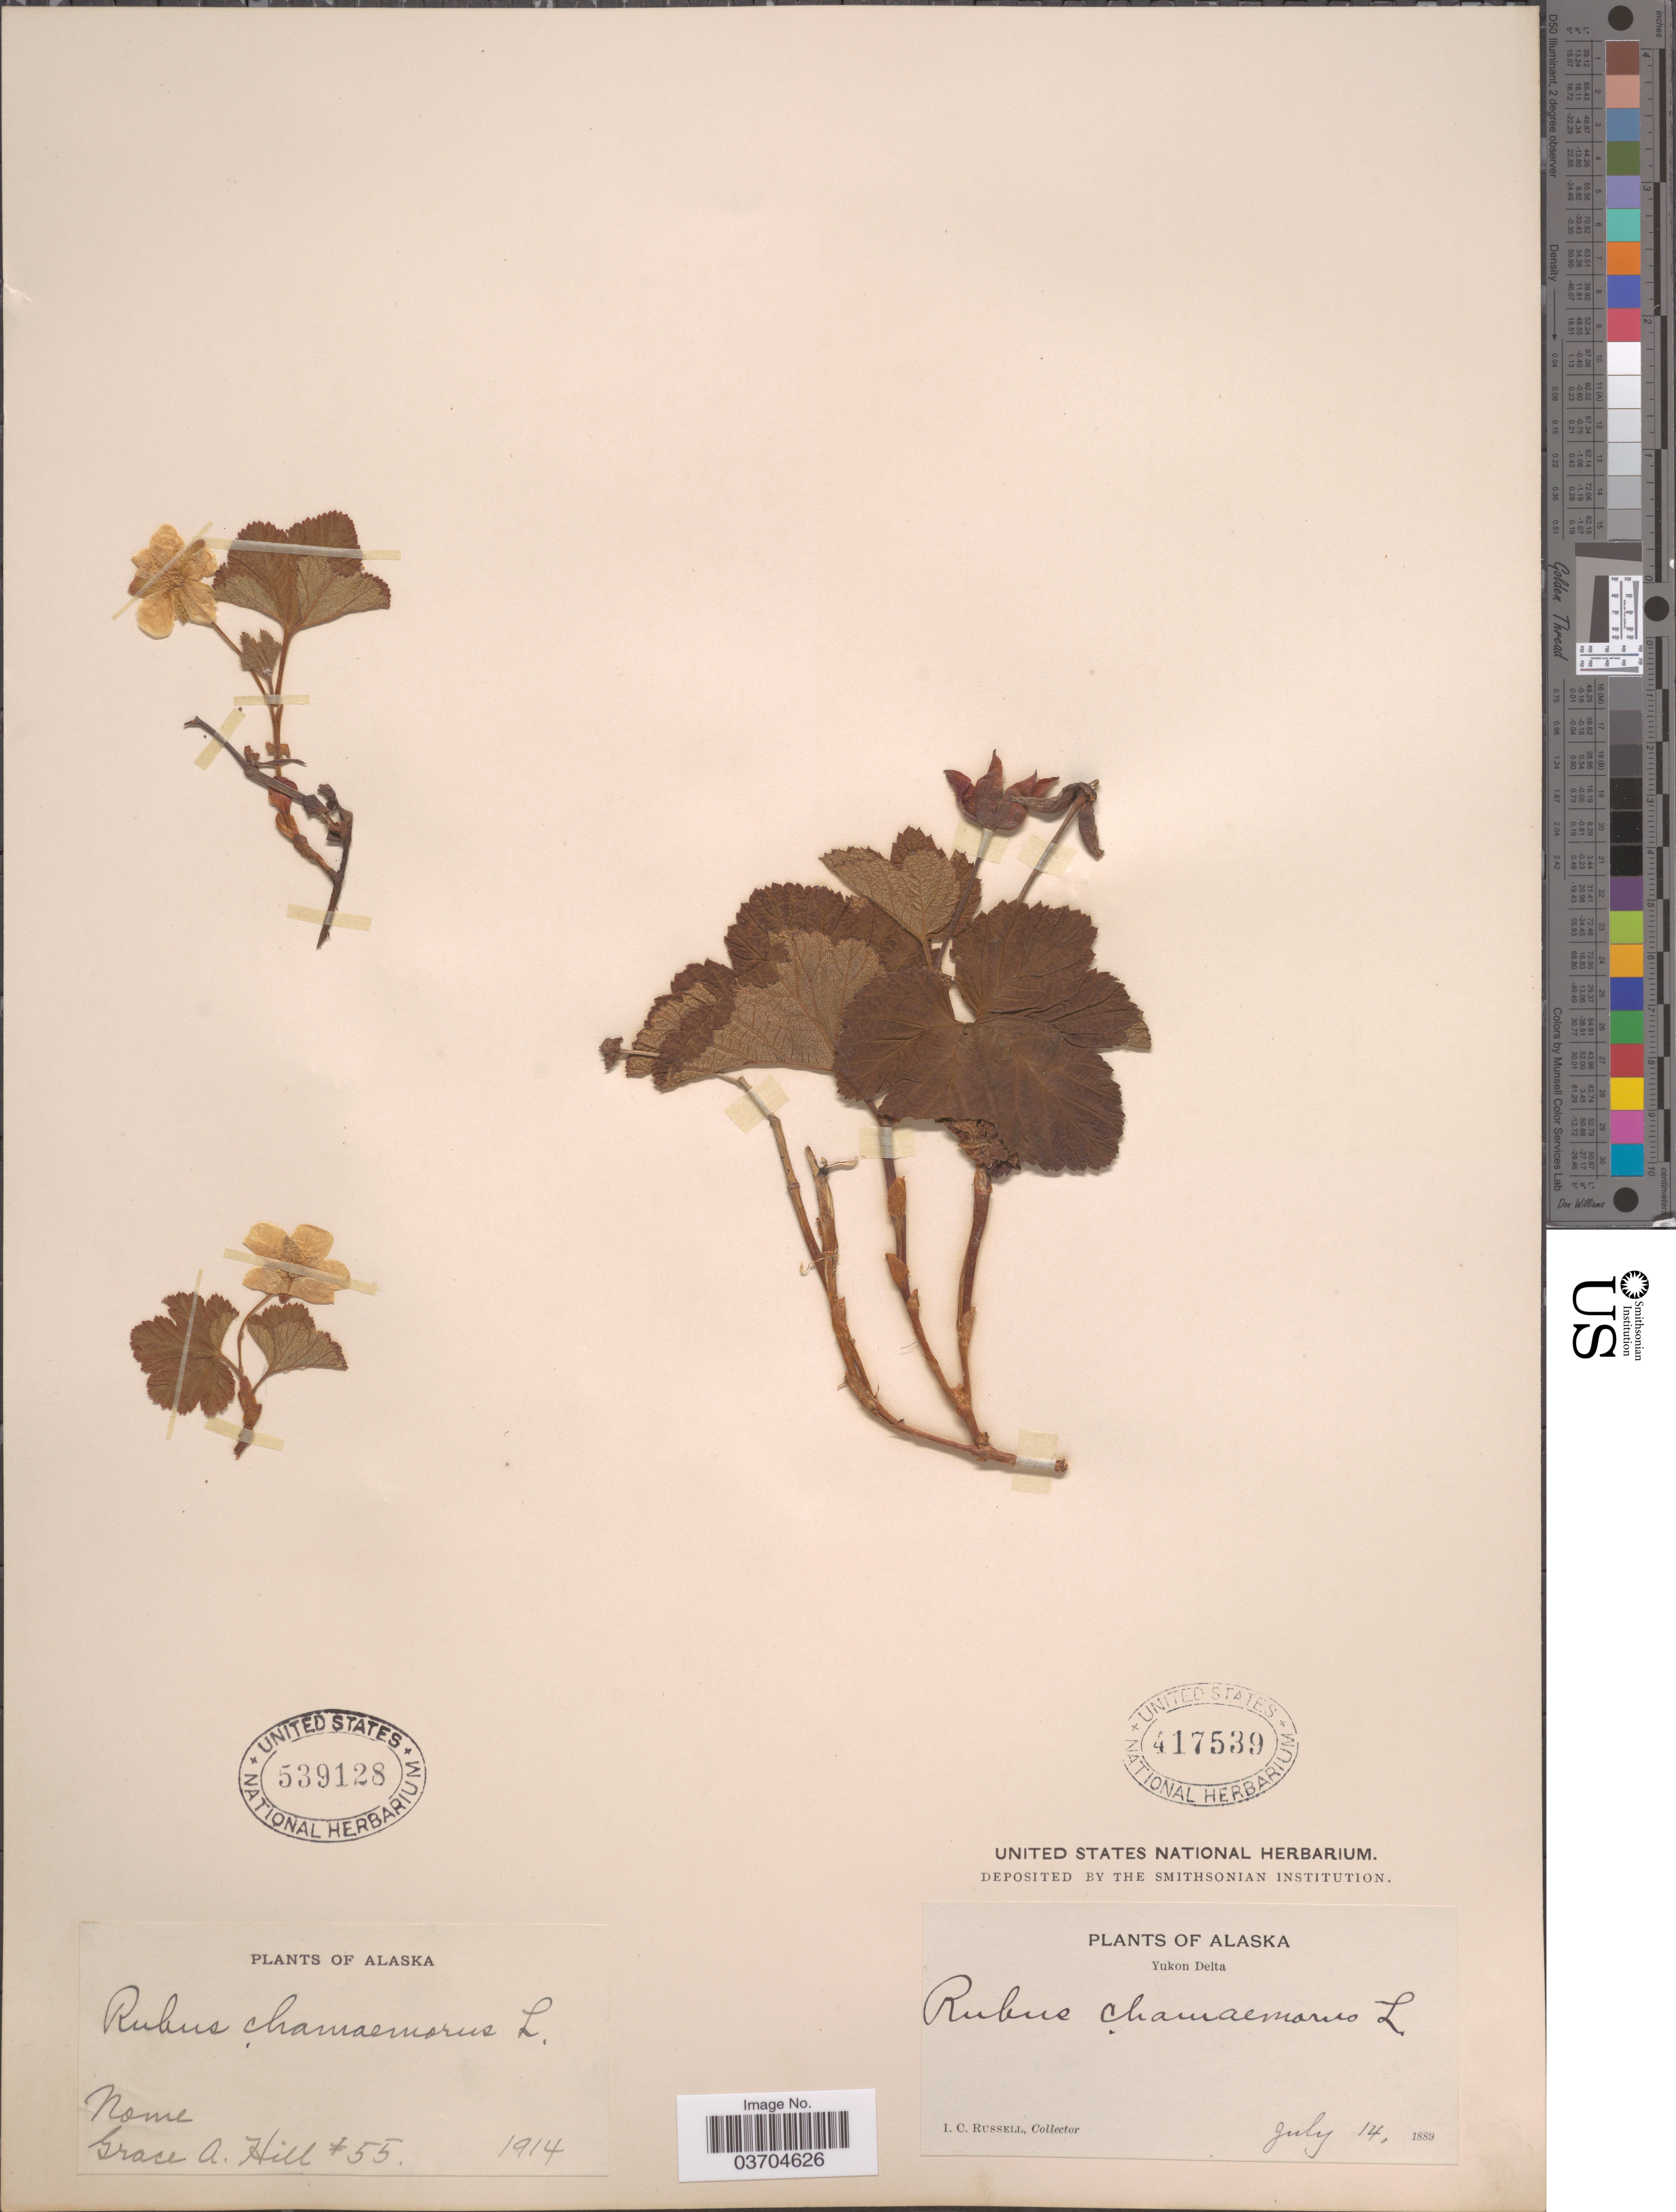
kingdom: Plantae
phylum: Tracheophyta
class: Magnoliopsida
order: Rosales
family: Rosaceae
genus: Rubus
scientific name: Rubus chamaemorus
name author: L.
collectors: G. A. Hill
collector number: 55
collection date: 1914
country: United States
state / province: Alaska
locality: Nome.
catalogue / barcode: US 539128